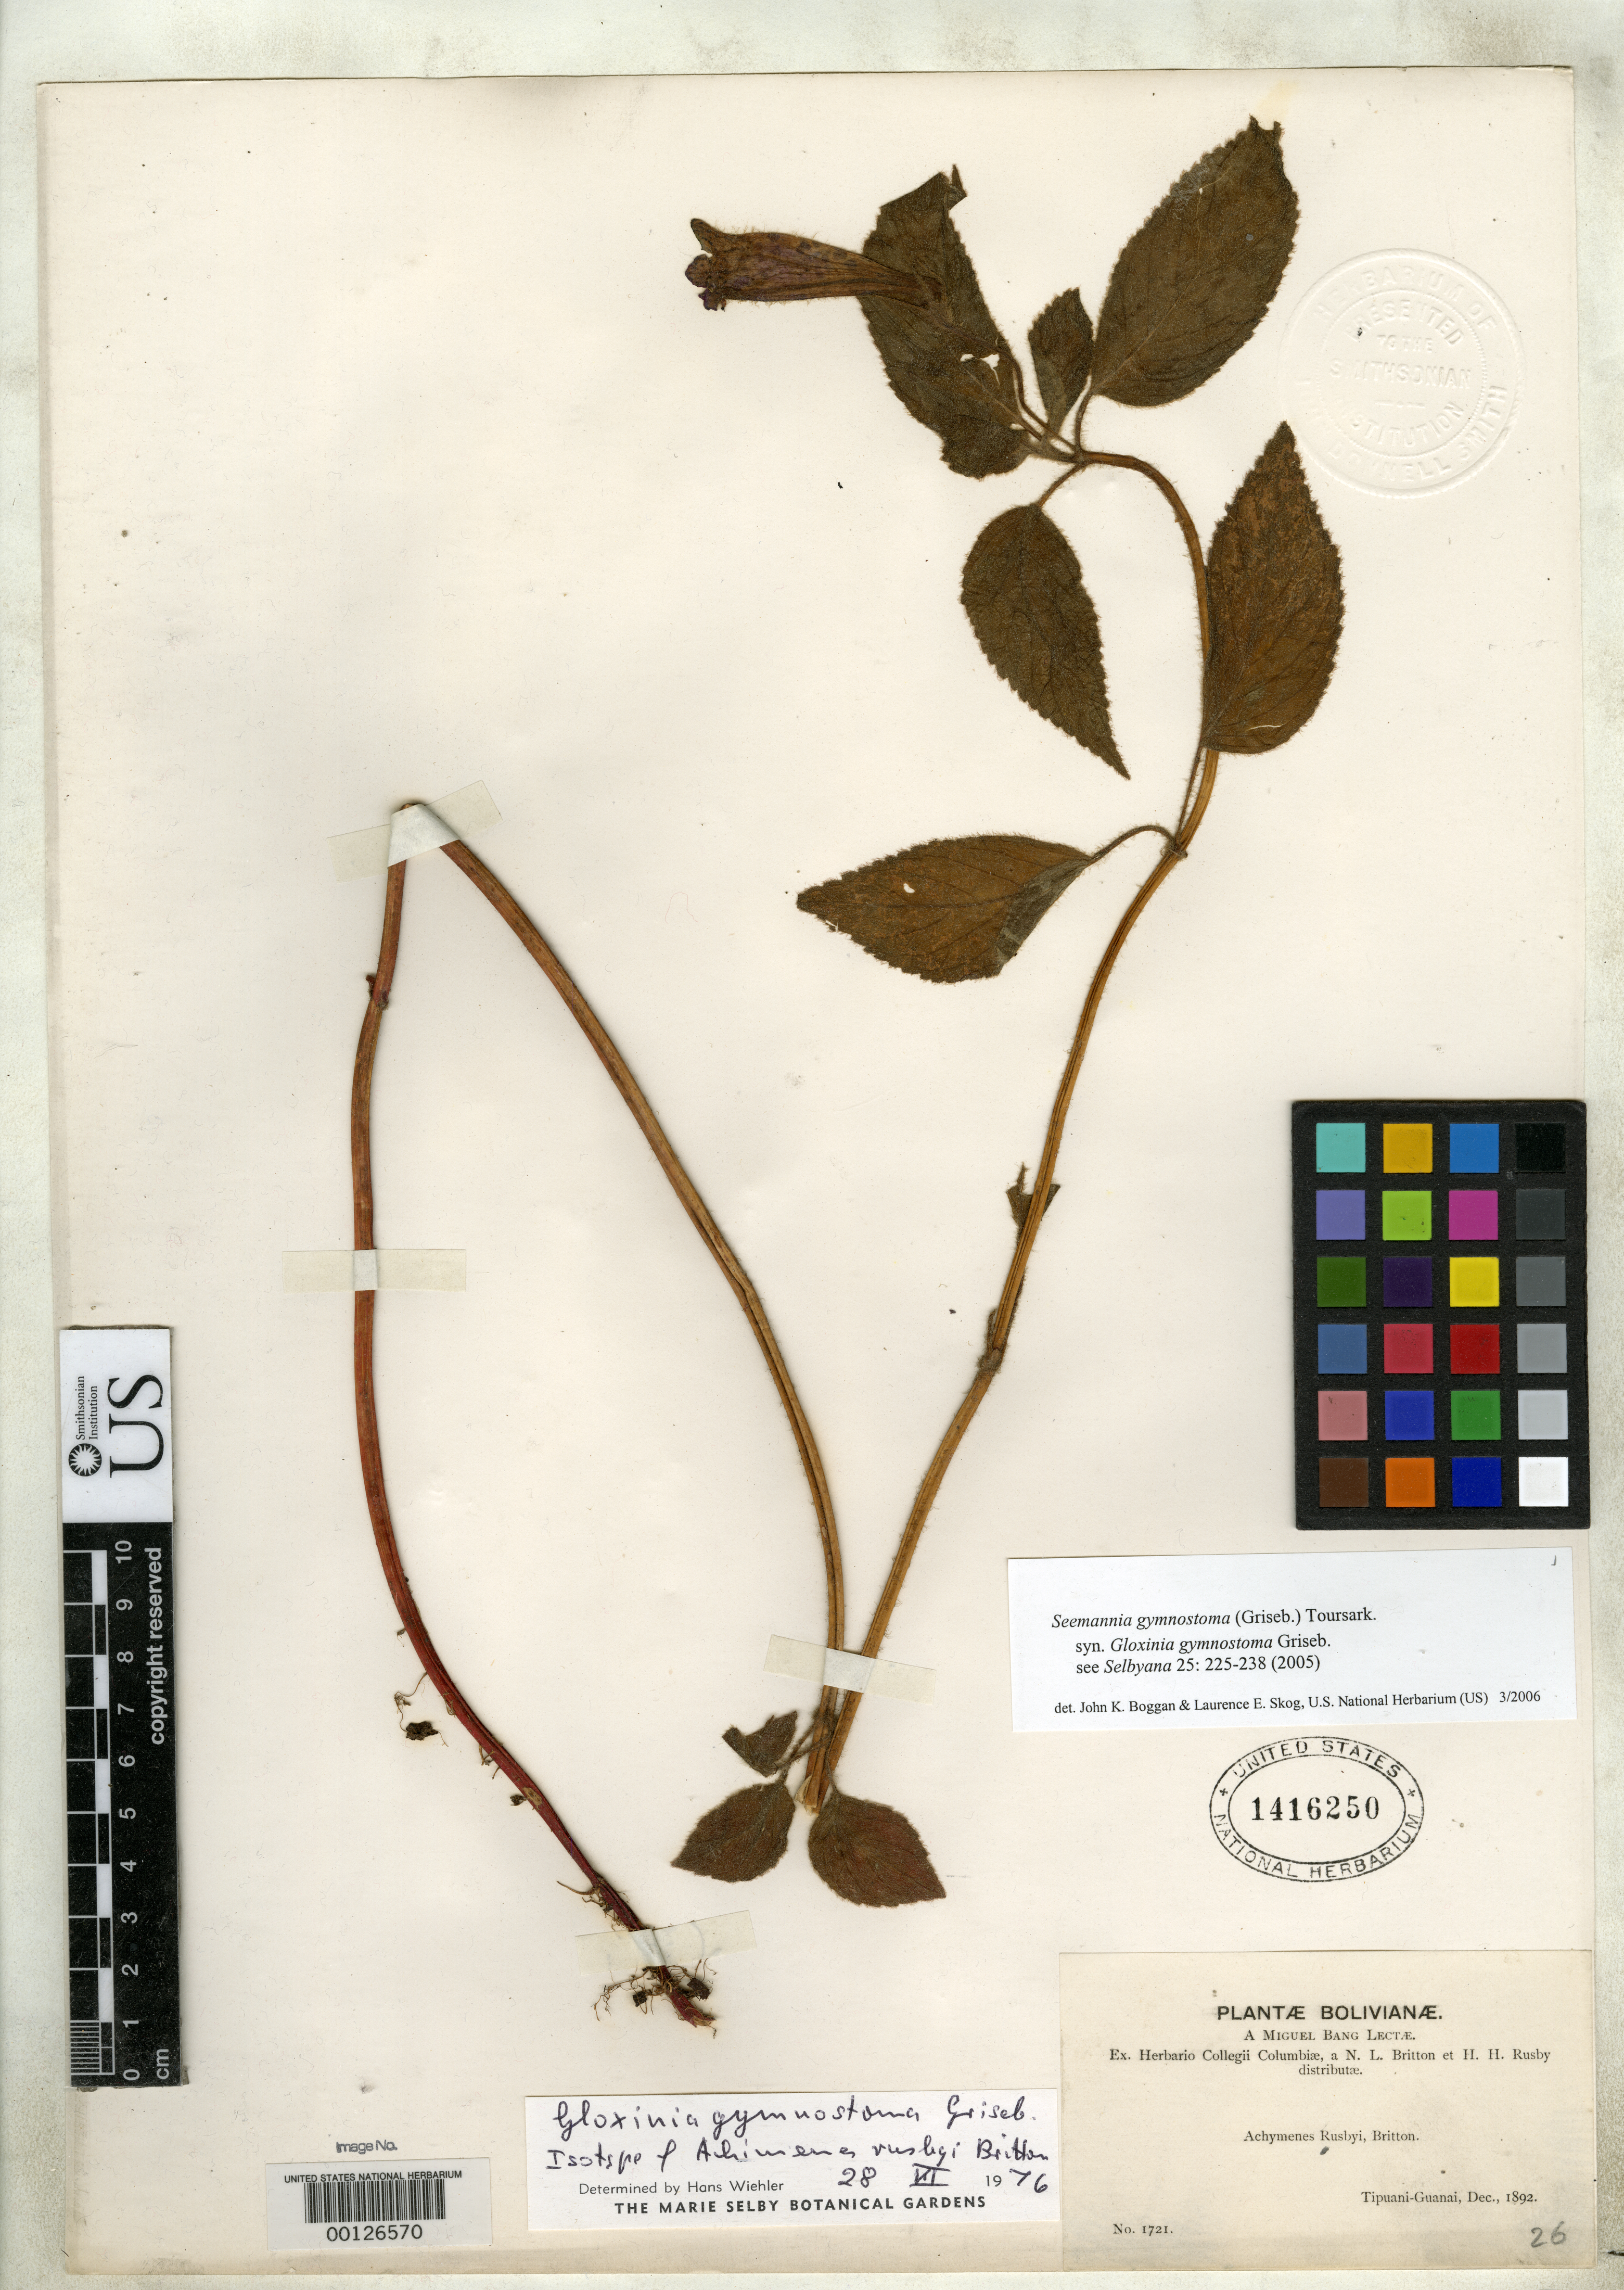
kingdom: Plantae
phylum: Tracheophyta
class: Magnoliopsida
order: Lamiales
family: Gesneriaceae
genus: Achimenes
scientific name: Achimenes rusbyi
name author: Britton ex Rusby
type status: Isotype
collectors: M. Bang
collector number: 1721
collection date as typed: Dec 1892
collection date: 1892-12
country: Bolivia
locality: Tipuani-Guanai.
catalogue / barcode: US 1416250